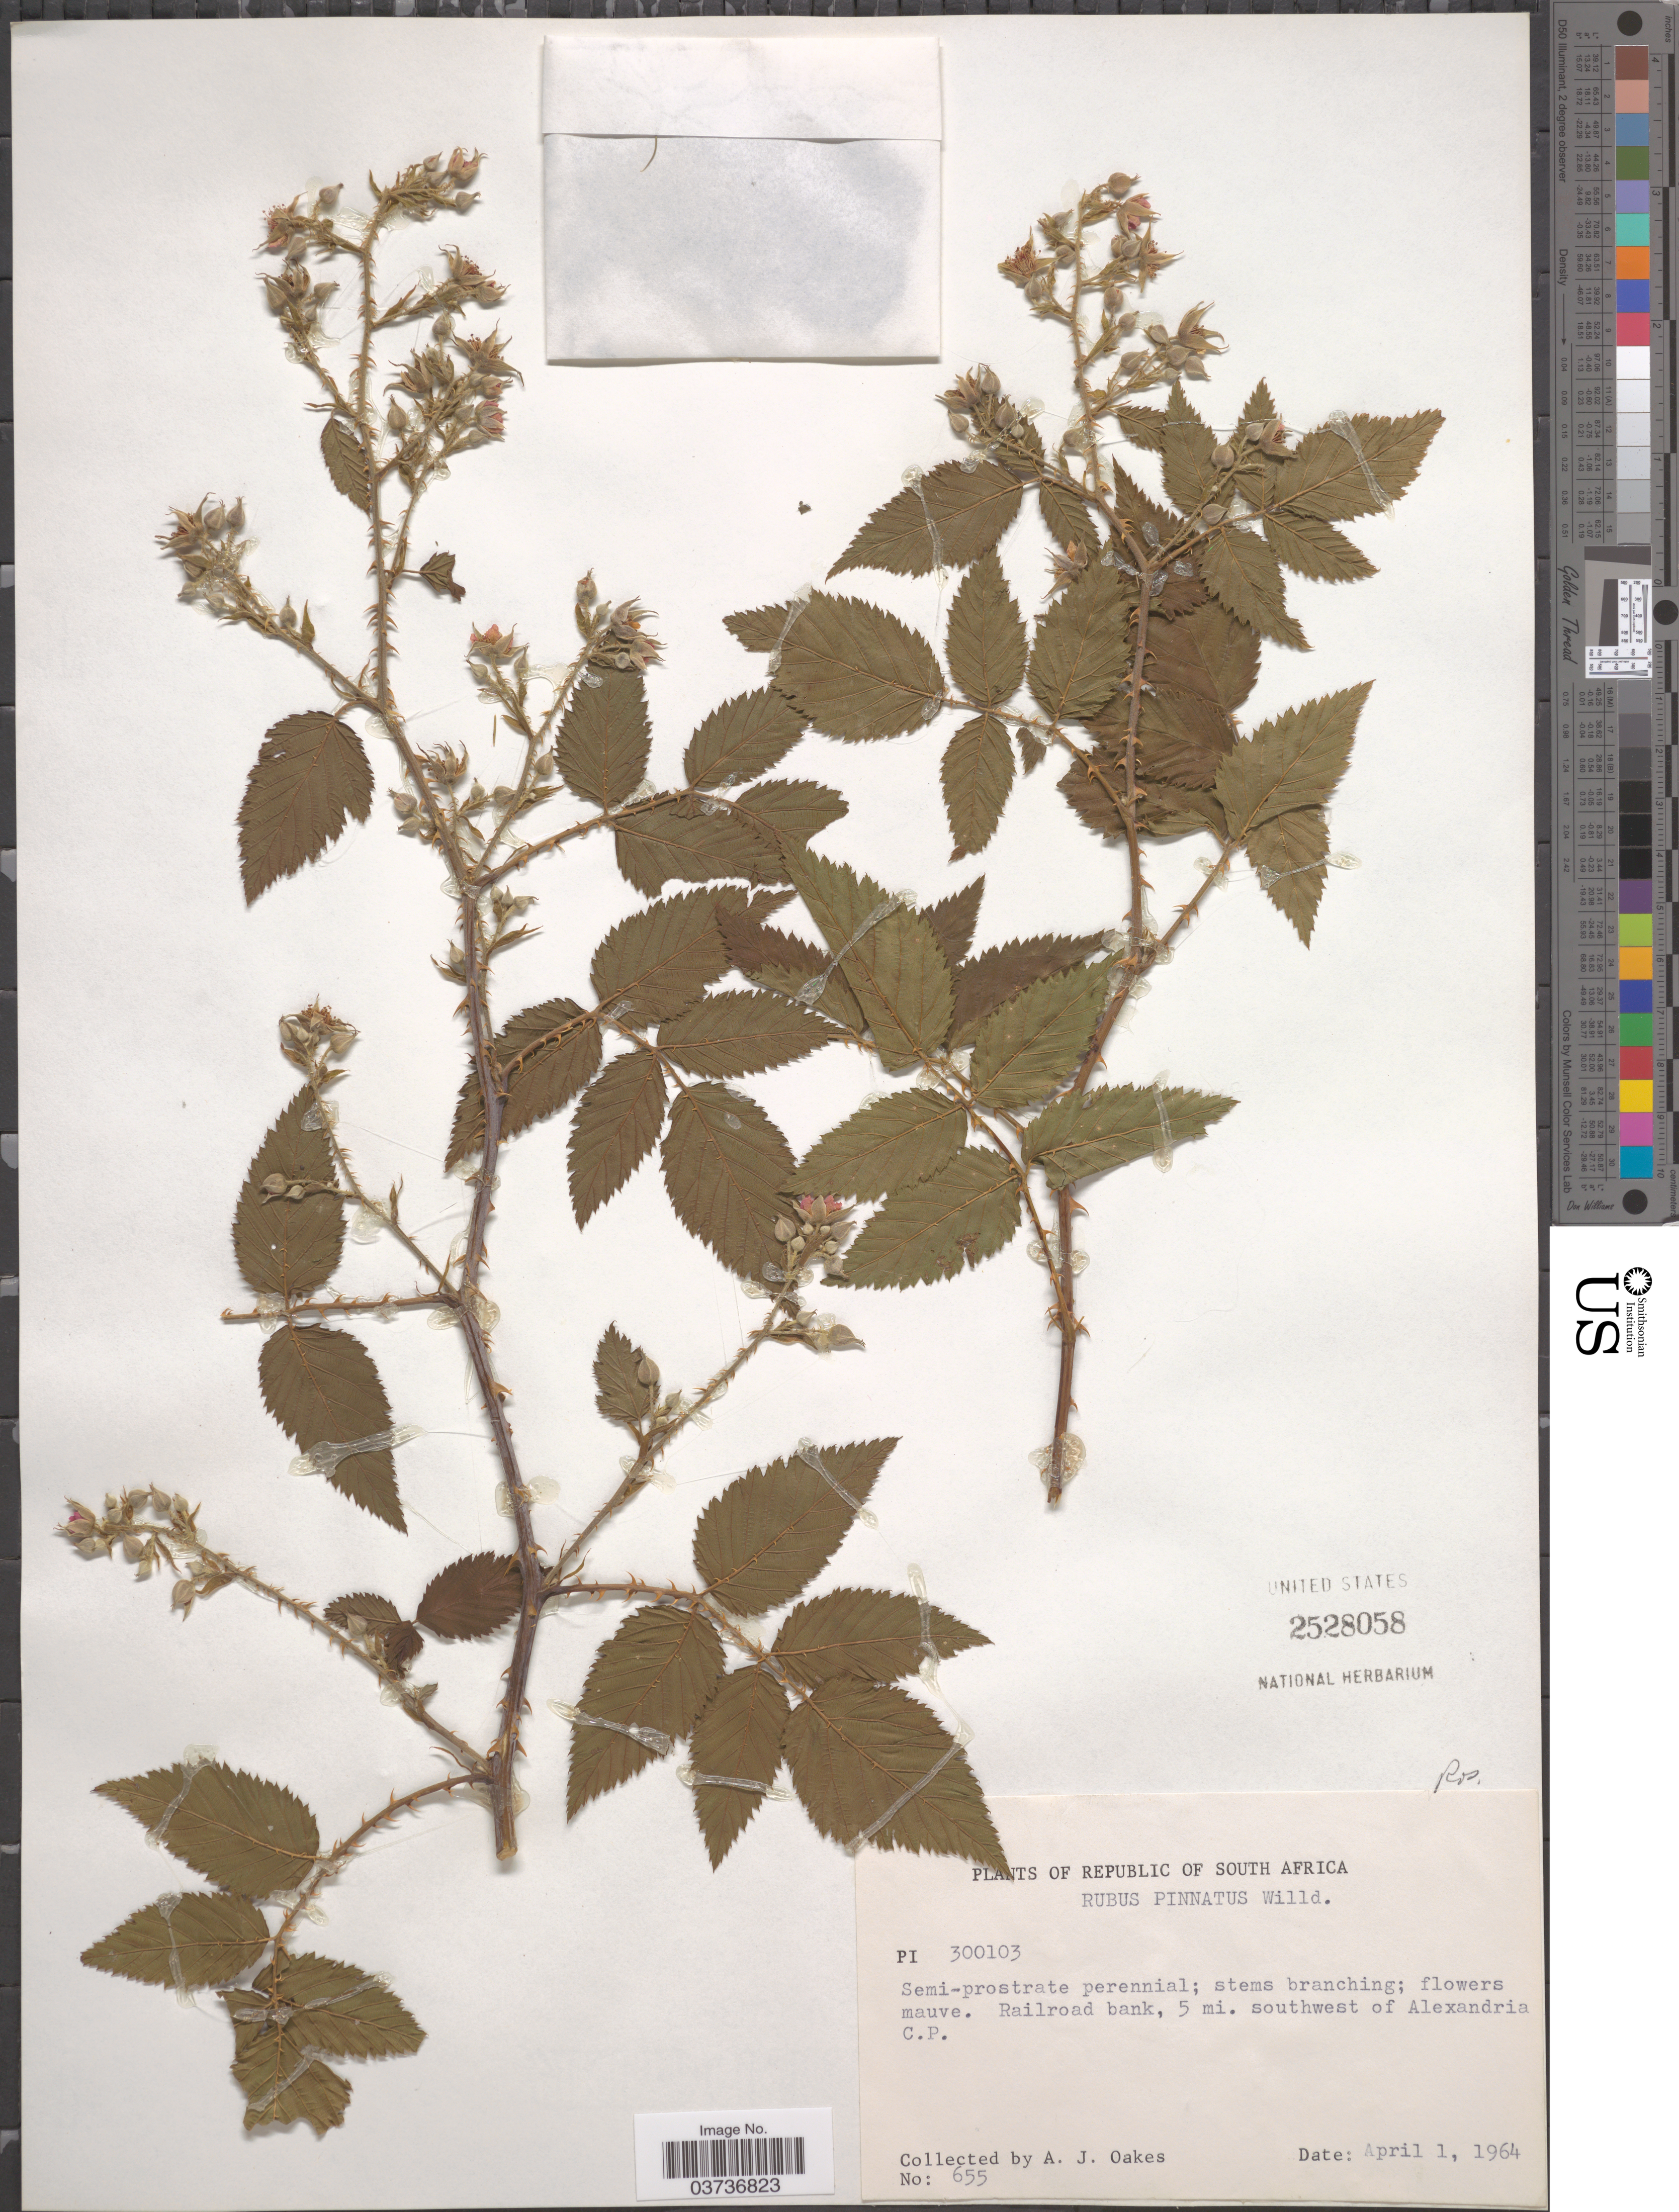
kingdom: Plantae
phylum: Tracheophyta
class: Magnoliopsida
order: Rosales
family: Rosaceae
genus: Rubus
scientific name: Rubus pinnatus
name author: Willd.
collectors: A. Oakes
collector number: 655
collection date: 1964-04-01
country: South Africa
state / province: Eastern Cape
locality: Railroad bank, 5 mi. southwest of Alexandria C.P.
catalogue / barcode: US 2528058